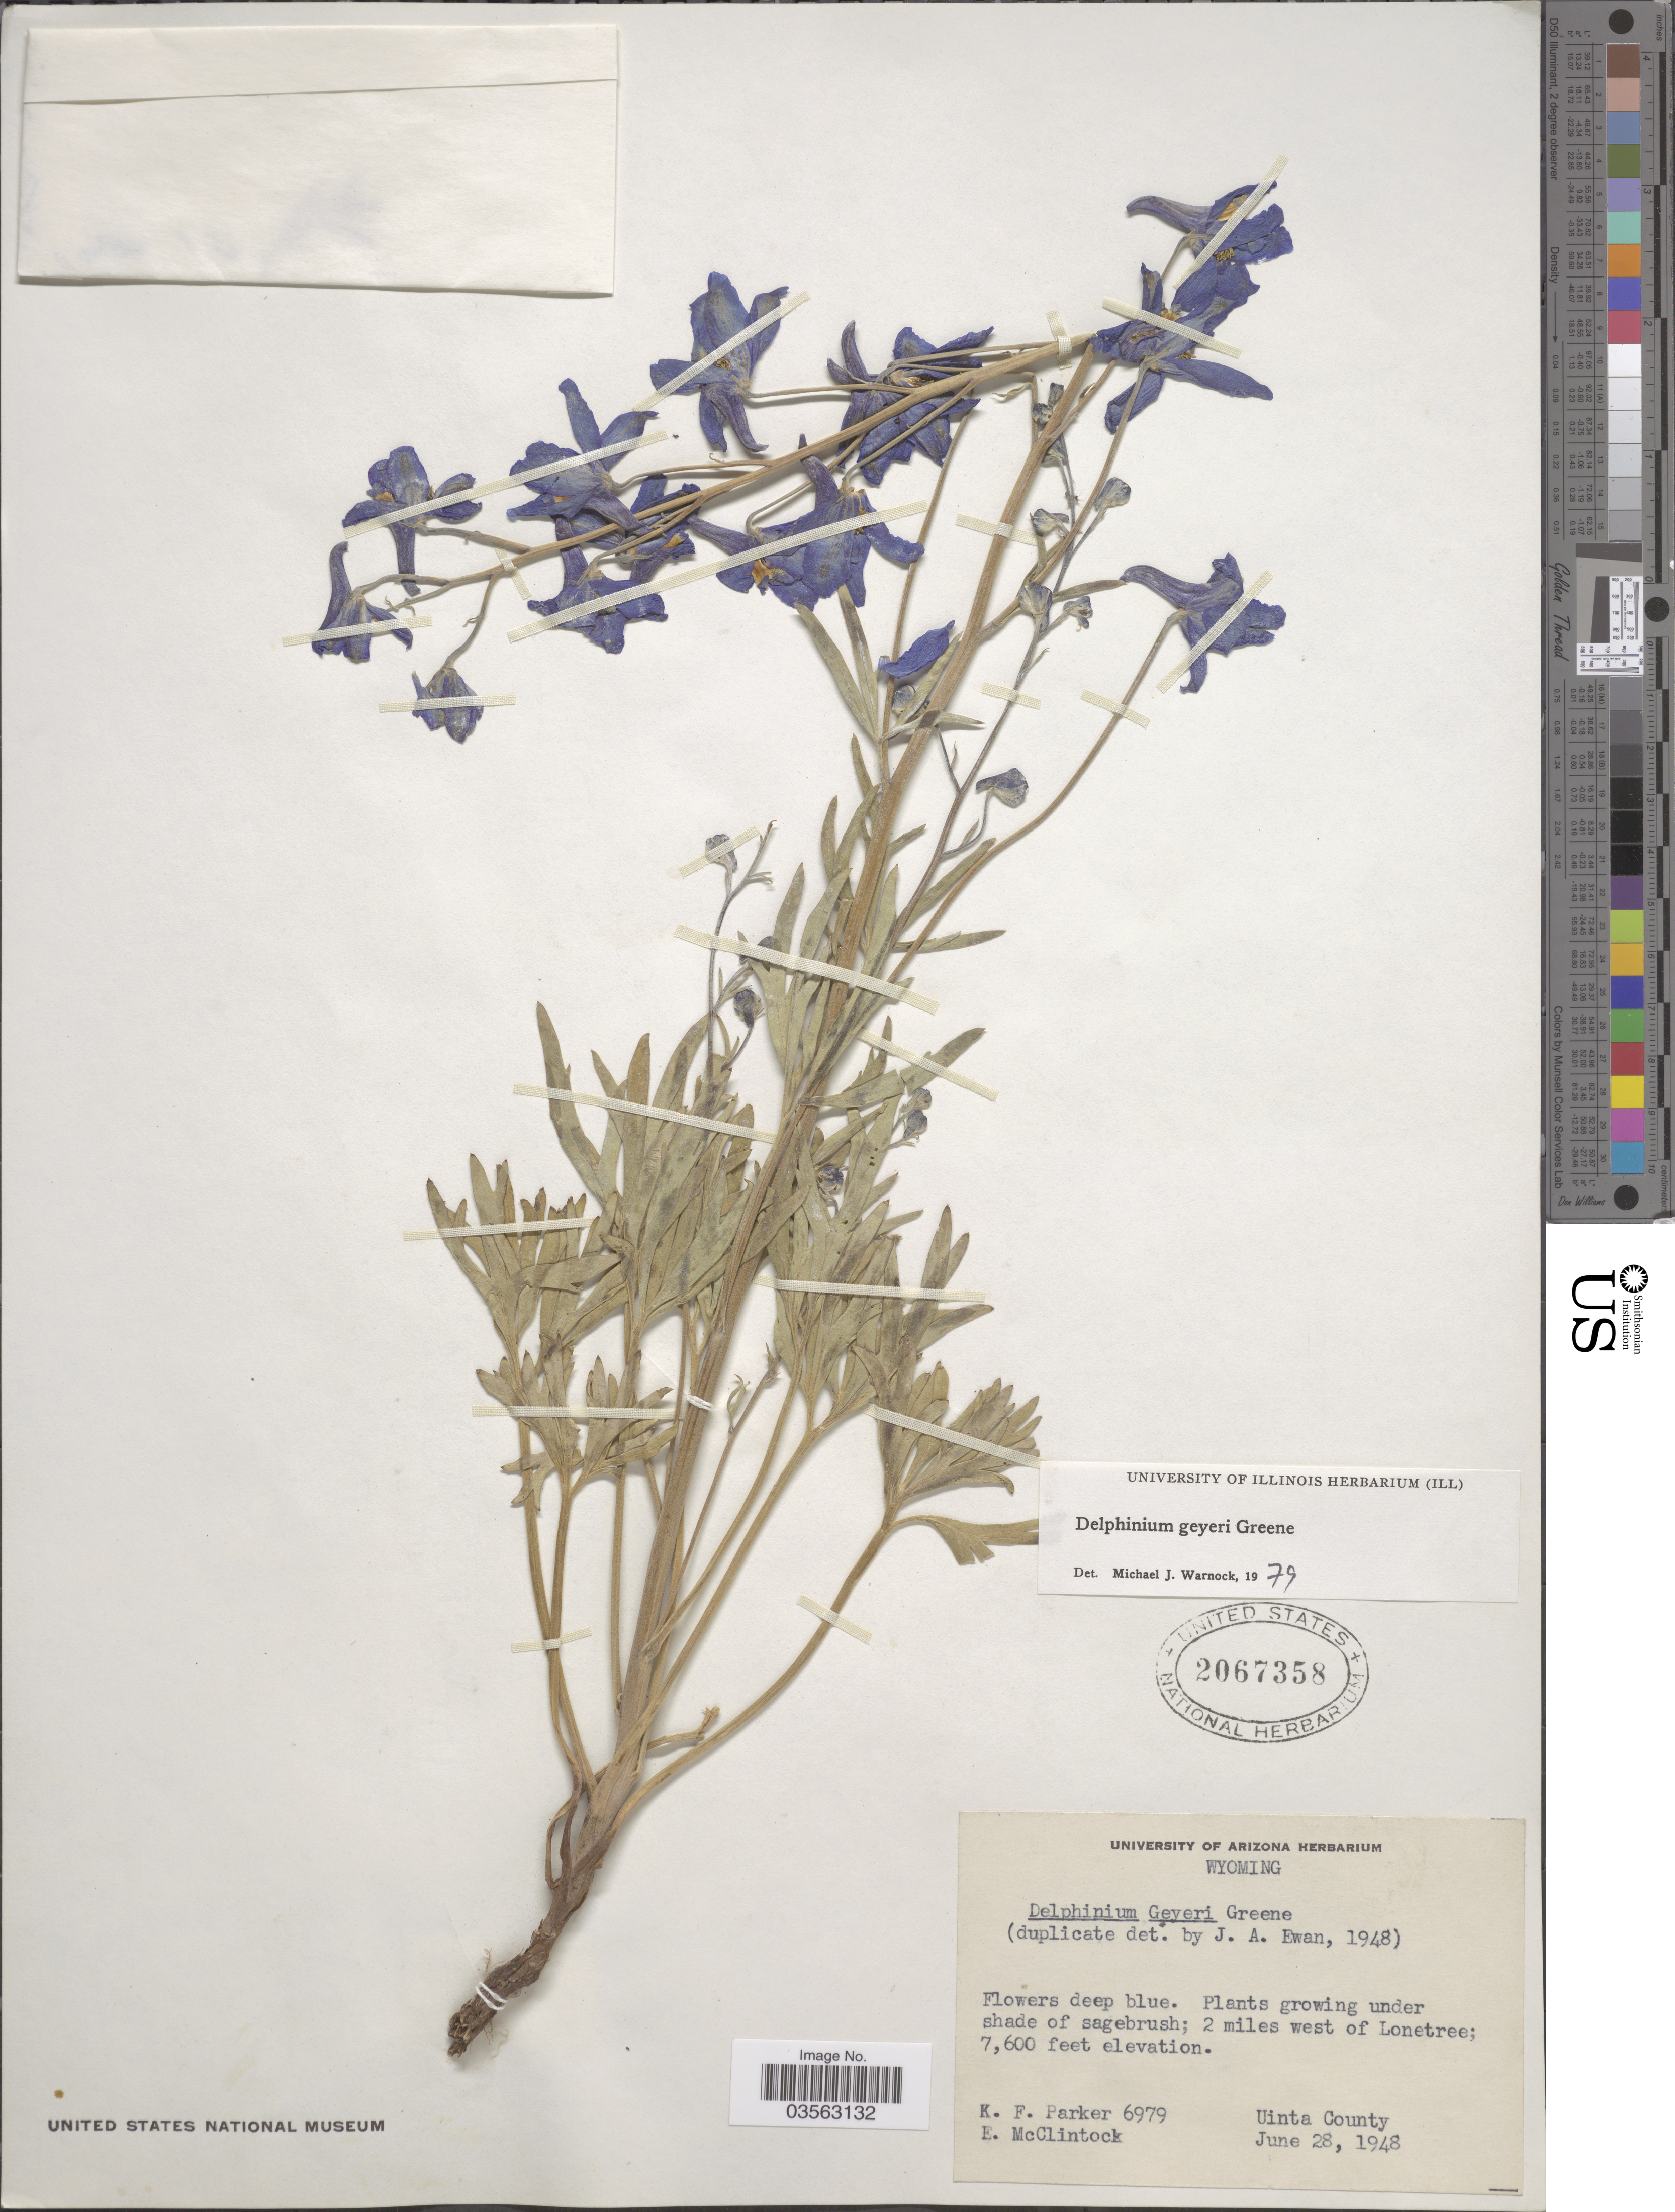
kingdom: Plantae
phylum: Tracheophyta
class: Magnoliopsida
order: Ranunculales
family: Ranunculaceae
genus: Delphinium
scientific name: Delphinium geyeri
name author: Greene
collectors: K. F. Parker & E. McClintock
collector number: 6979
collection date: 1948-06-28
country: United States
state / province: Wyoming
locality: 2 miles west of Lonetree. Uinta County.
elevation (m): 2316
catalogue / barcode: US 2067358